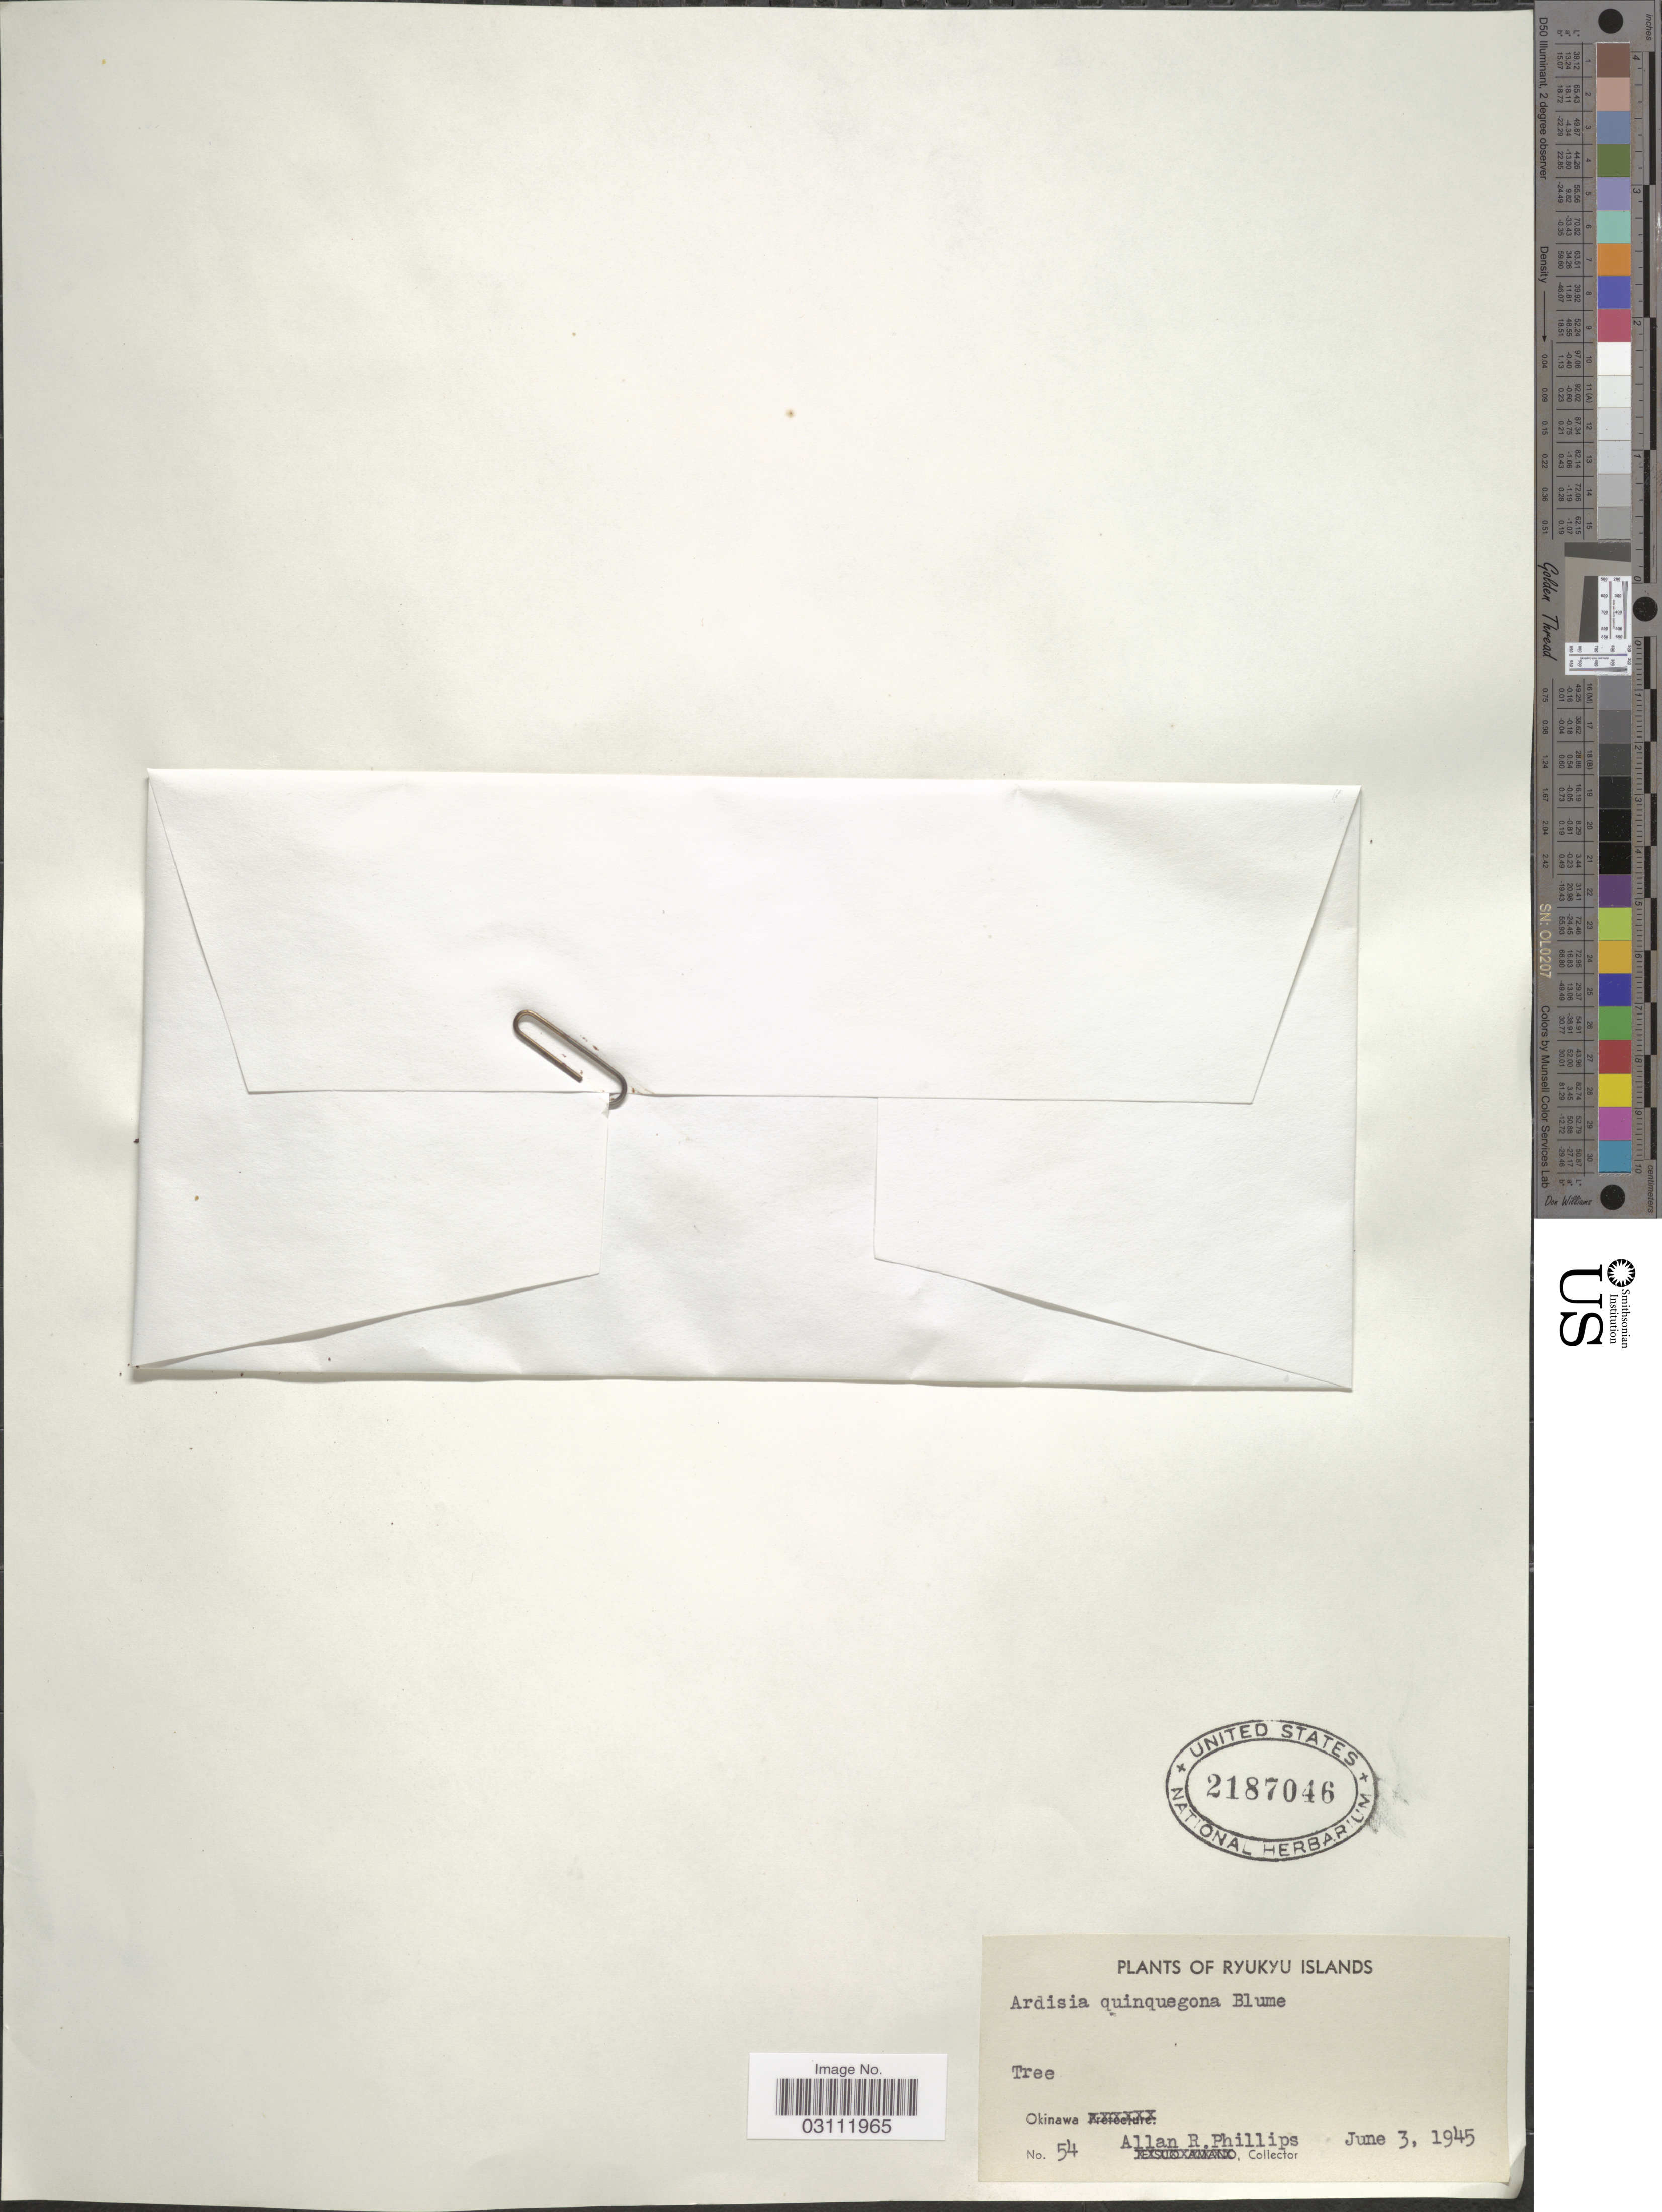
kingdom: Plantae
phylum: Tracheophyta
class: Magnoliopsida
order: Ericales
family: Primulaceae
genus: Ardisia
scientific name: Ardisia quinquegona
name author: Blume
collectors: A. R. Phillips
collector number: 54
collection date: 1945-06-03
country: Japan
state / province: Okinawa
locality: Ryukyu Islands.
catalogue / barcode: US 2187046